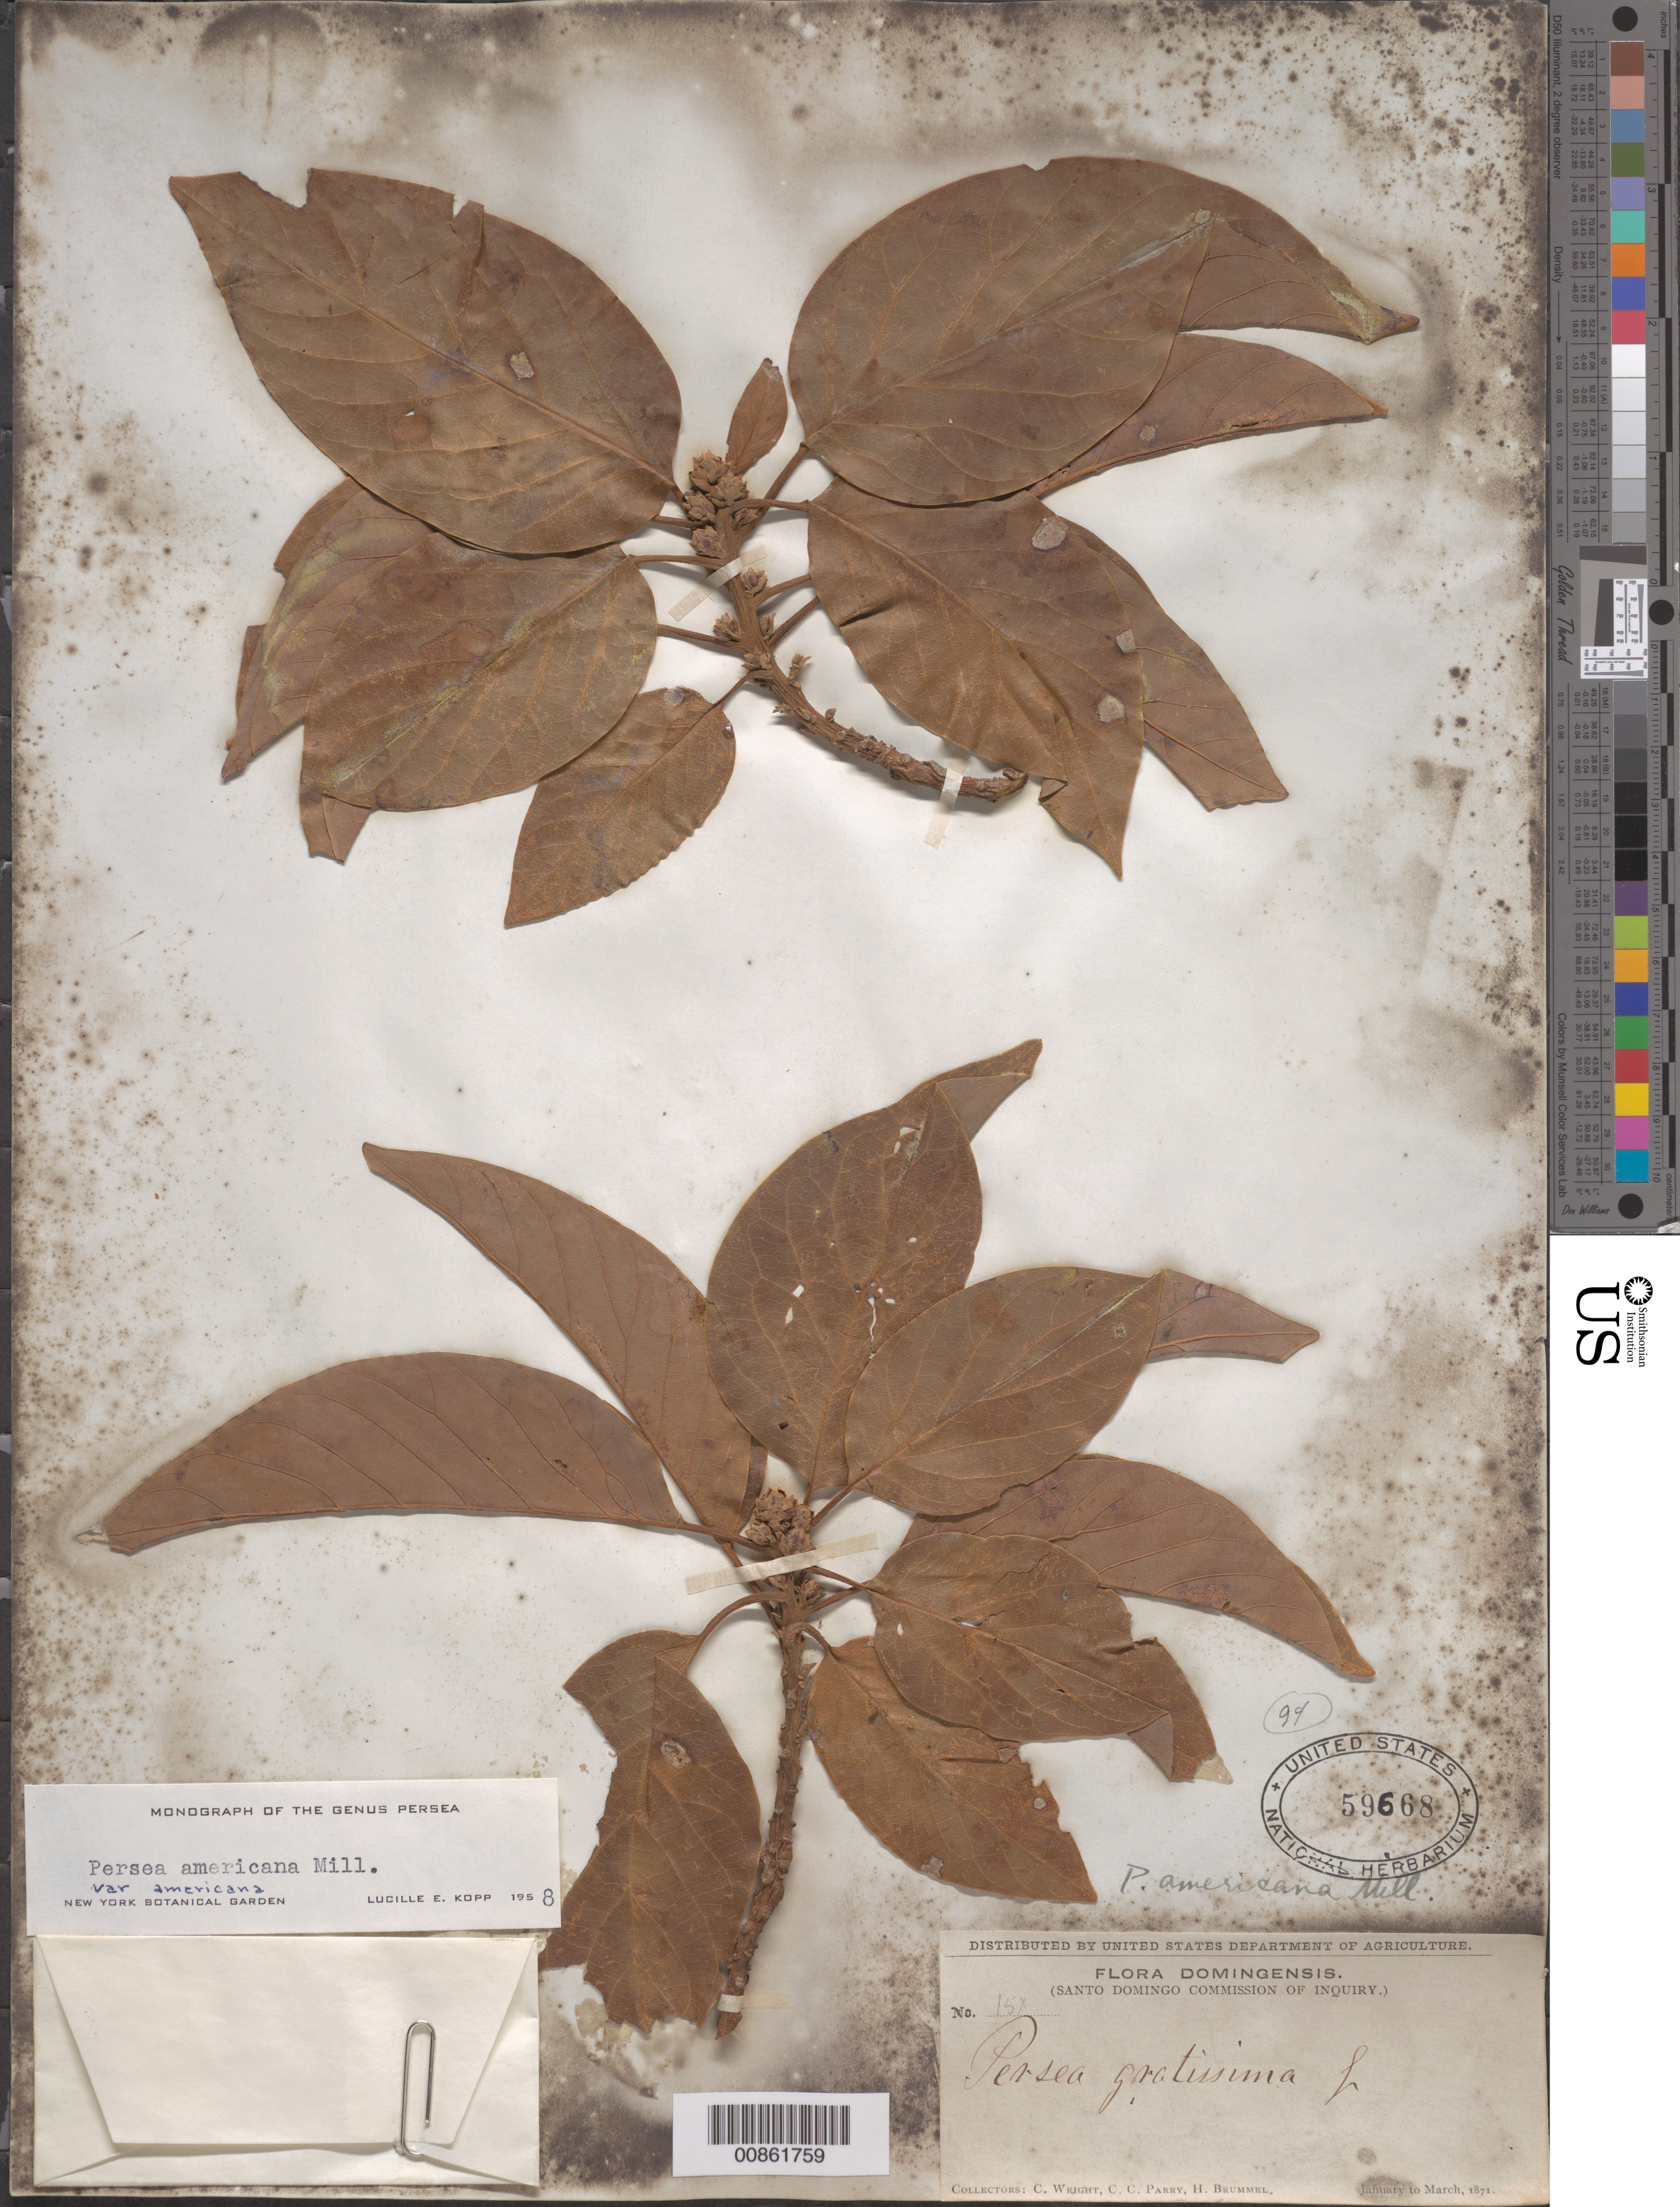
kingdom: Plantae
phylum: Tracheophyta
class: Magnoliopsida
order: Laurales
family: Lauraceae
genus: Persea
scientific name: Persea americana var. americana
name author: Mill.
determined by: Kopp, L. E., (NY), New York Botanical Garden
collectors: C. Wright, C. C. Parry & H. Brummel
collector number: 15x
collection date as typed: Jan 1871 to -- Mar 1871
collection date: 1871-01/1871-03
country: Dominican Republic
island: Hispaniola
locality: Dominican Republic.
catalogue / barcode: US 59668